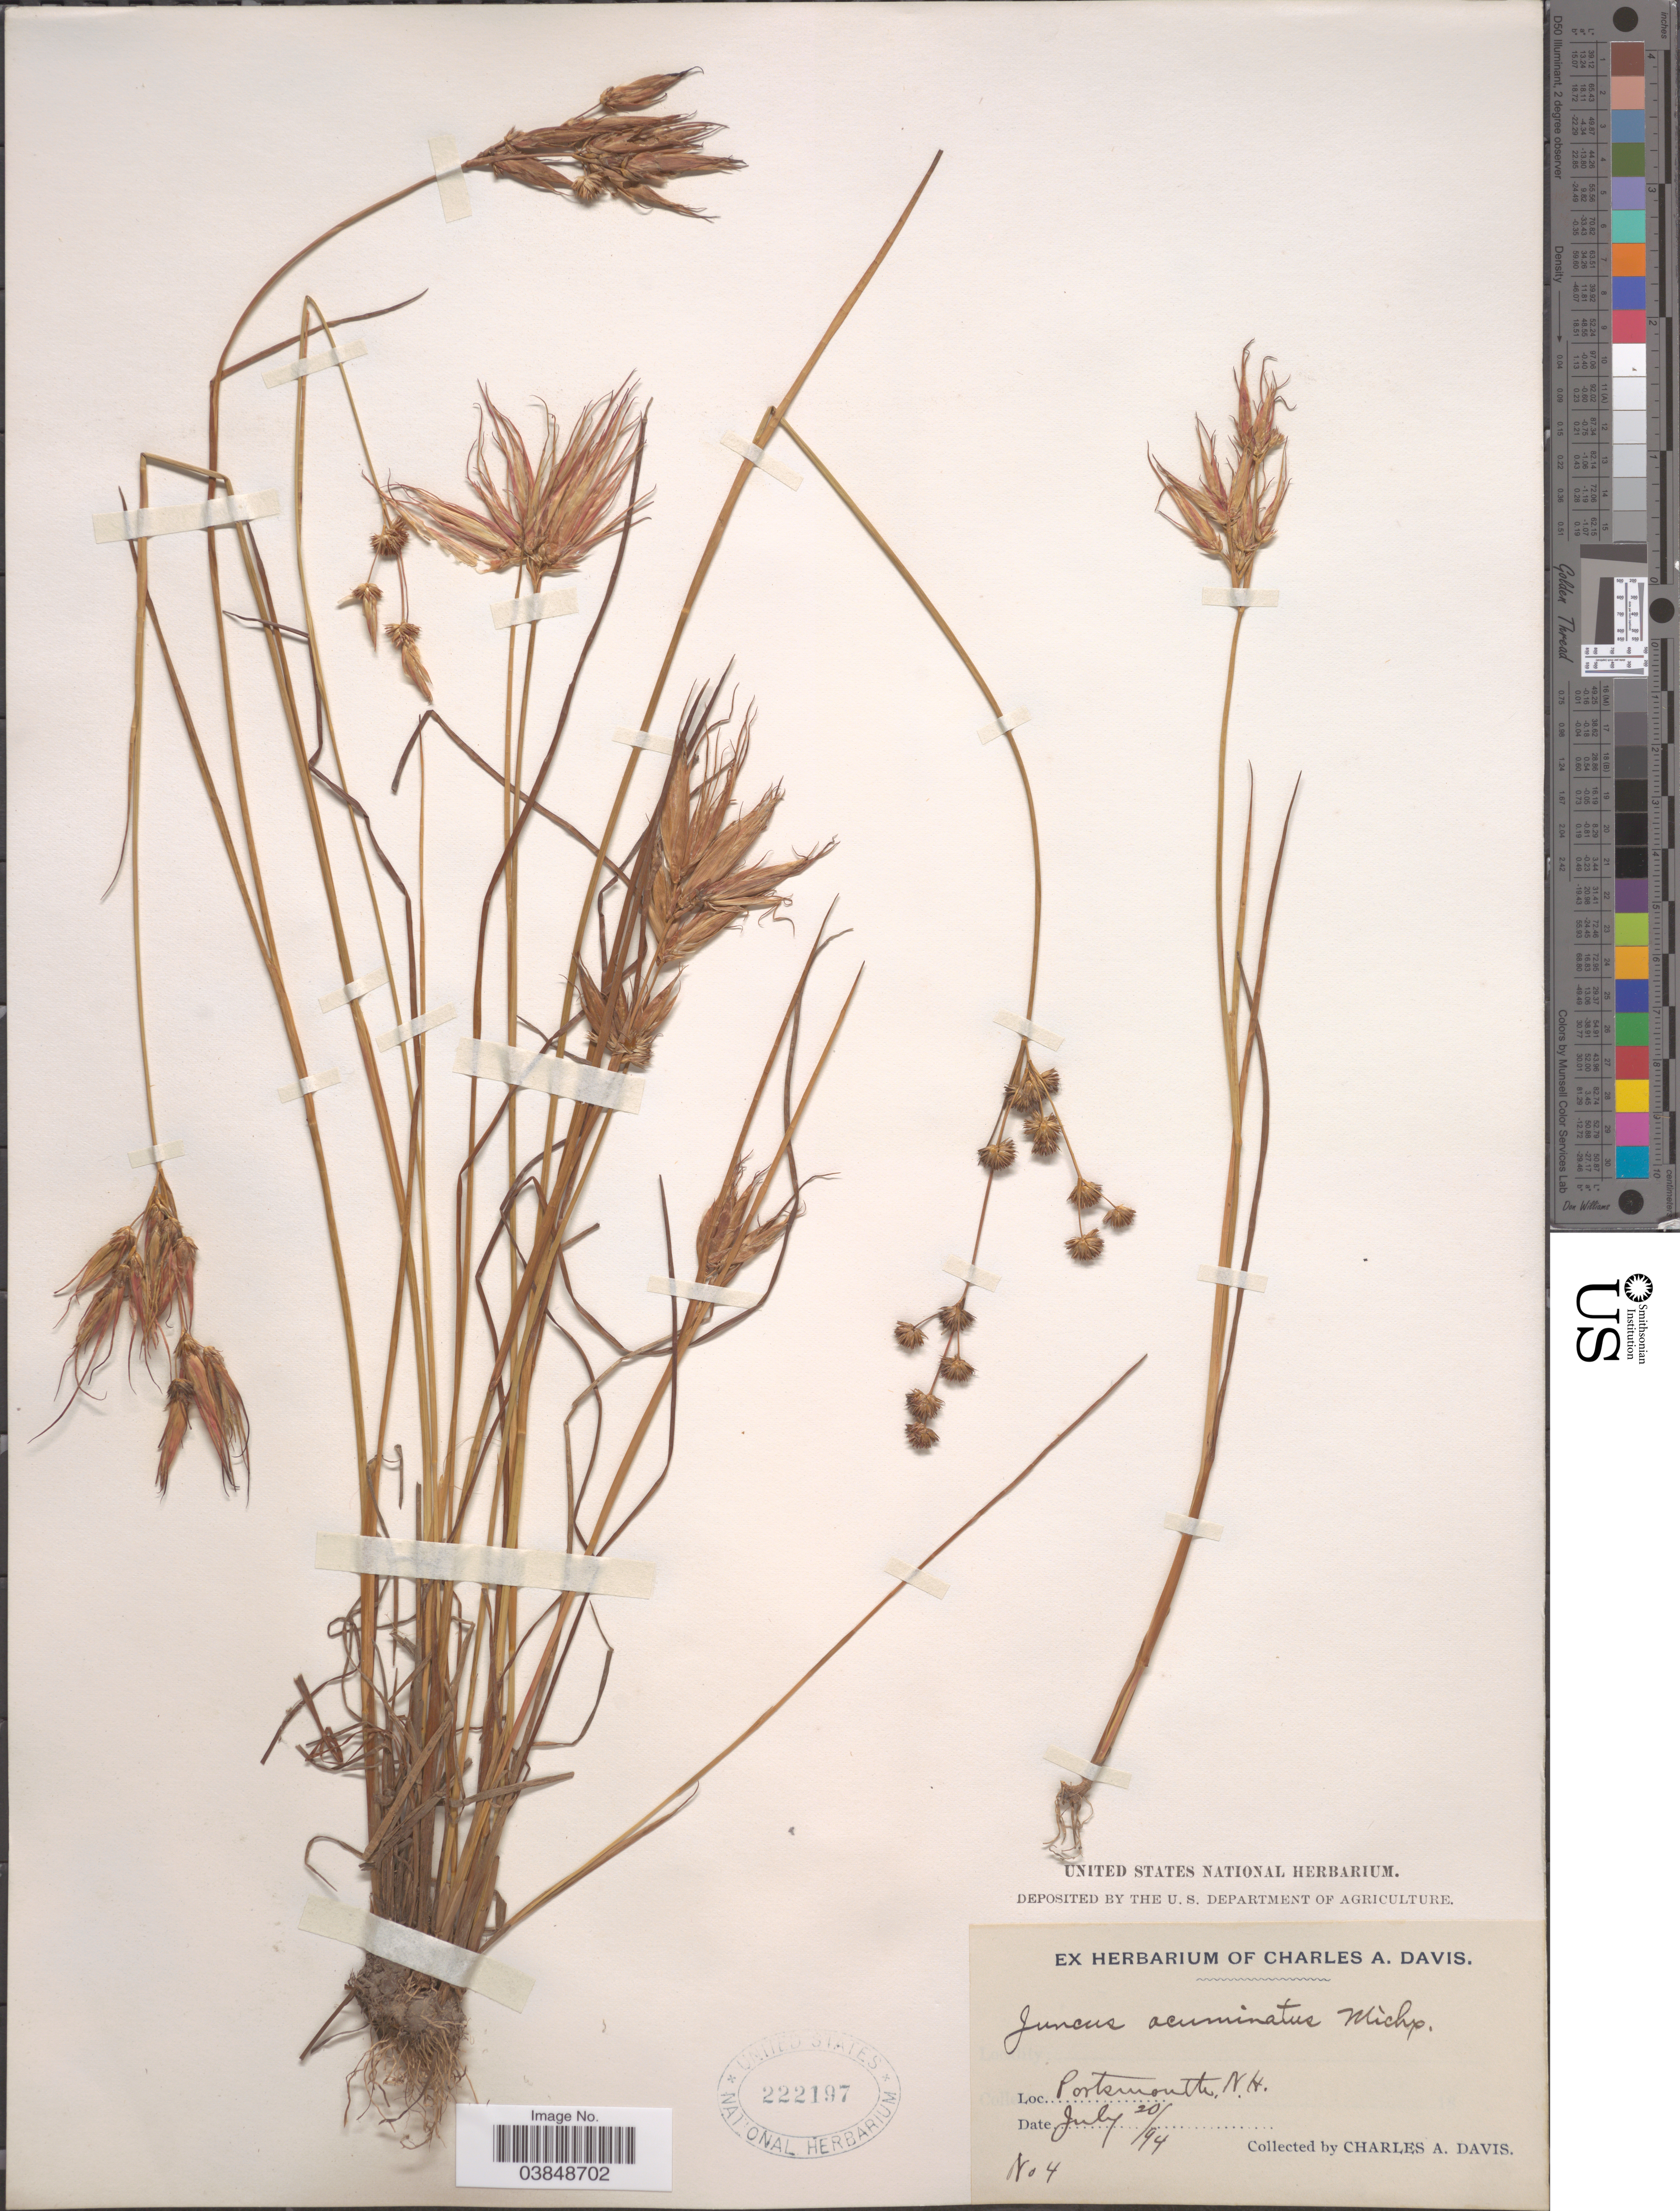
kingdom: Plantae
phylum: Tracheophyta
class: Liliopsida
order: Poales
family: Juncaceae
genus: Juncus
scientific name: Juncus acuminatus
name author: Michx.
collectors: C. Davis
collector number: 4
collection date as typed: Transcribed d/m/y: 20/7/94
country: United States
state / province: New Hampshire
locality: Portsmouth.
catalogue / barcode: US 222197